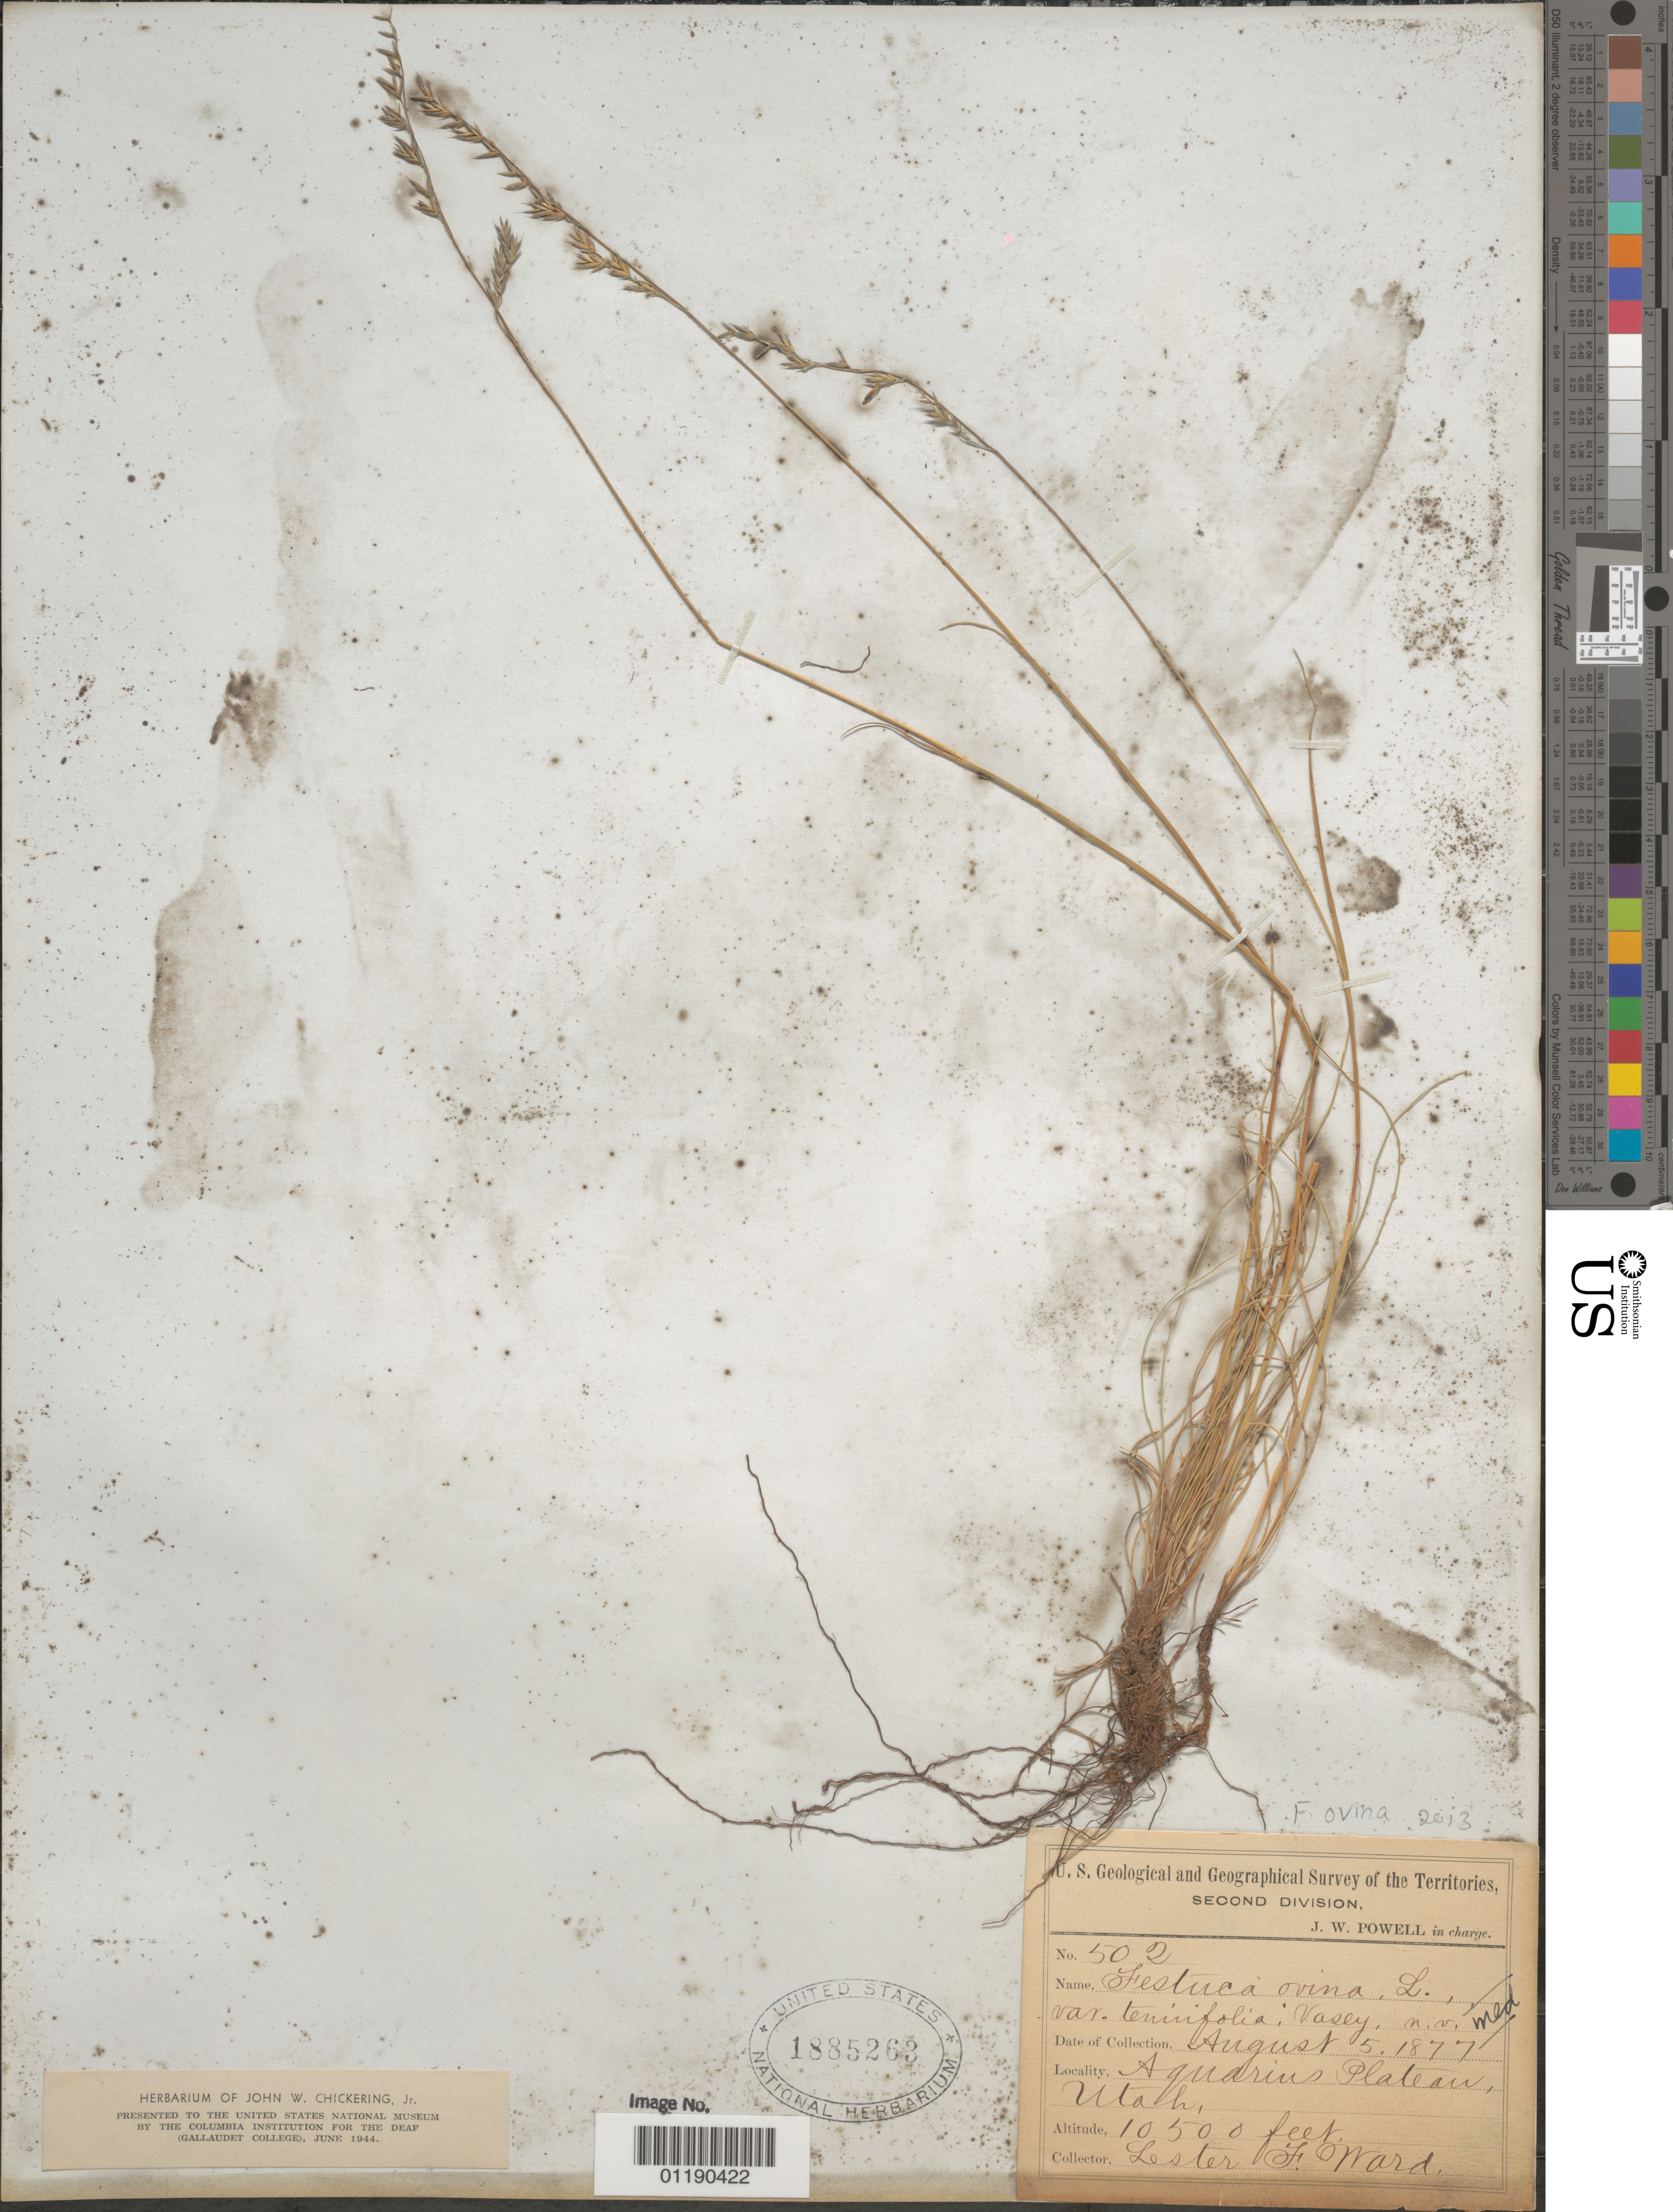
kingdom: Plantae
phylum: Tracheophyta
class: Liliopsida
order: Poales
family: Poaceae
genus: Festuca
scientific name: Festuca ovina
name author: Hack.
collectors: L. F. Ward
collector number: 502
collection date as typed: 05 Aug 1875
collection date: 1875-08-05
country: United States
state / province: Utah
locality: Aquarius Plateau.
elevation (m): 3200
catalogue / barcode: US 1885263